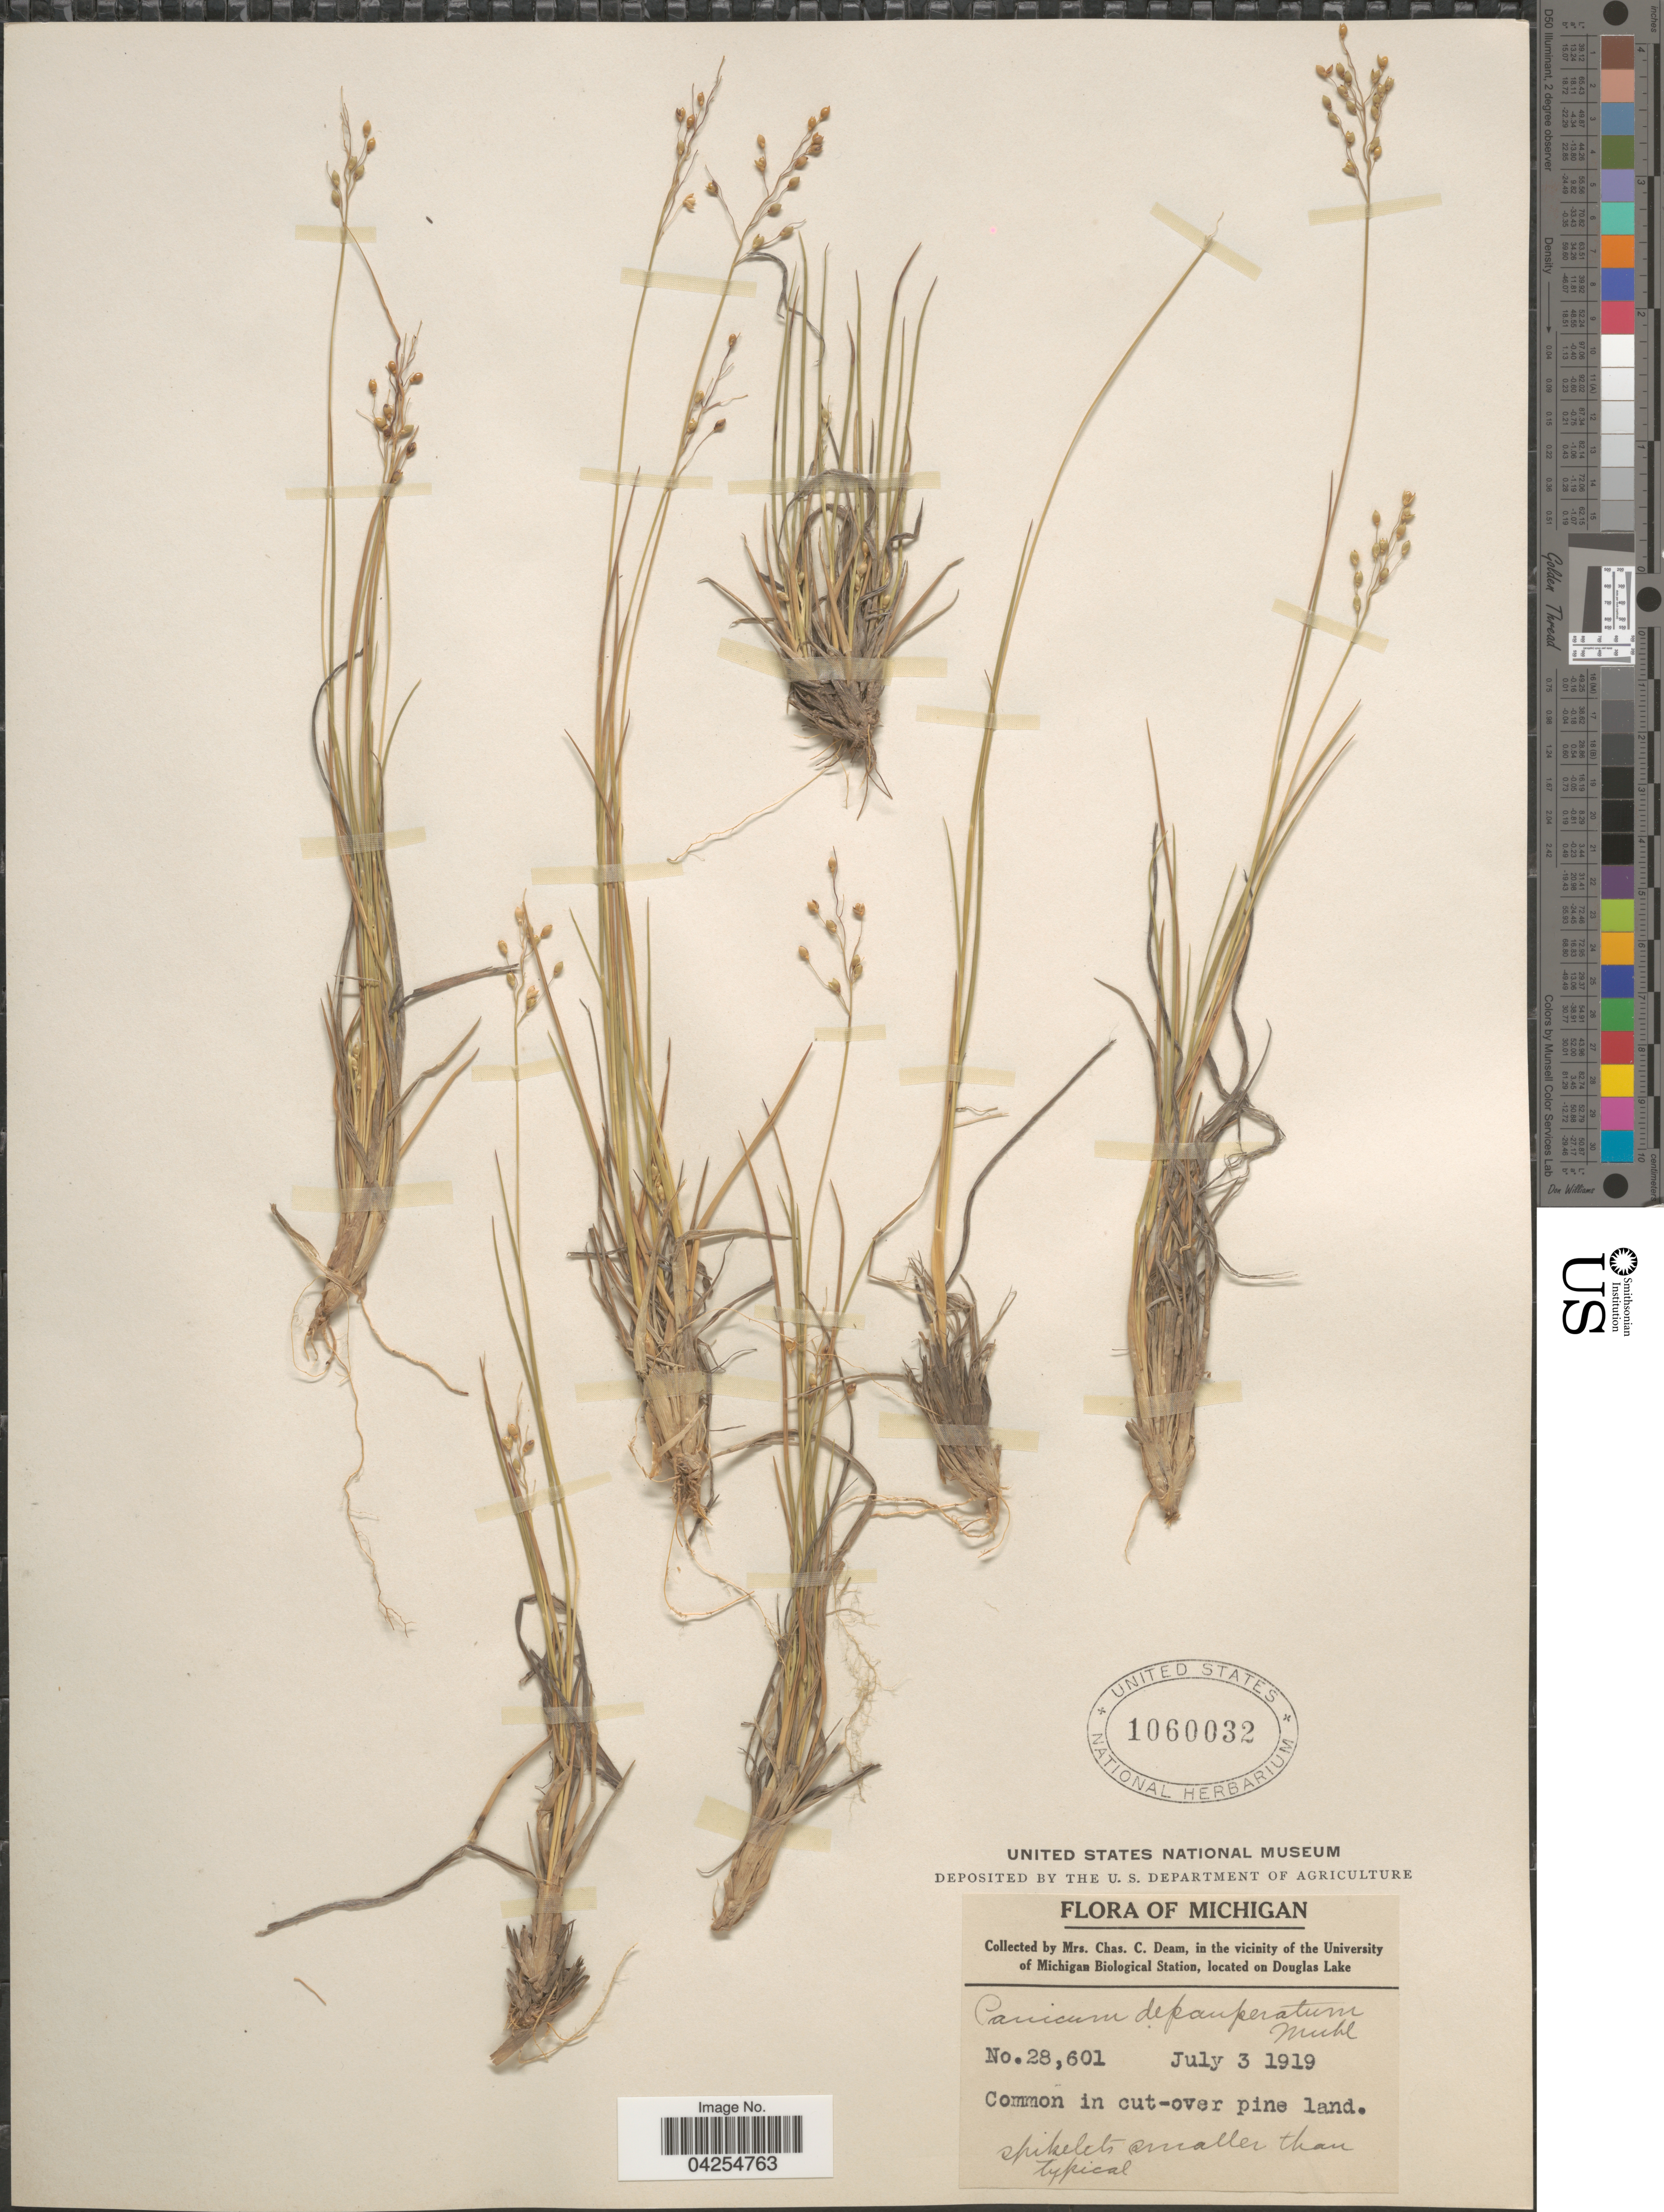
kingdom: Plantae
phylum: Tracheophyta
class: Liliopsida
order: Poales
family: Poaceae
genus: Dichanthelium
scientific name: Dichanthelium depauperatum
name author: (Muhl.) Gould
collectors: C. Deam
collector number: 28601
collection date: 1919-07-03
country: United States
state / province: Michigan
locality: In the vicinity of the University of Michigan Biological Station, located on Douglas Lake.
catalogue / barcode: US 1060032